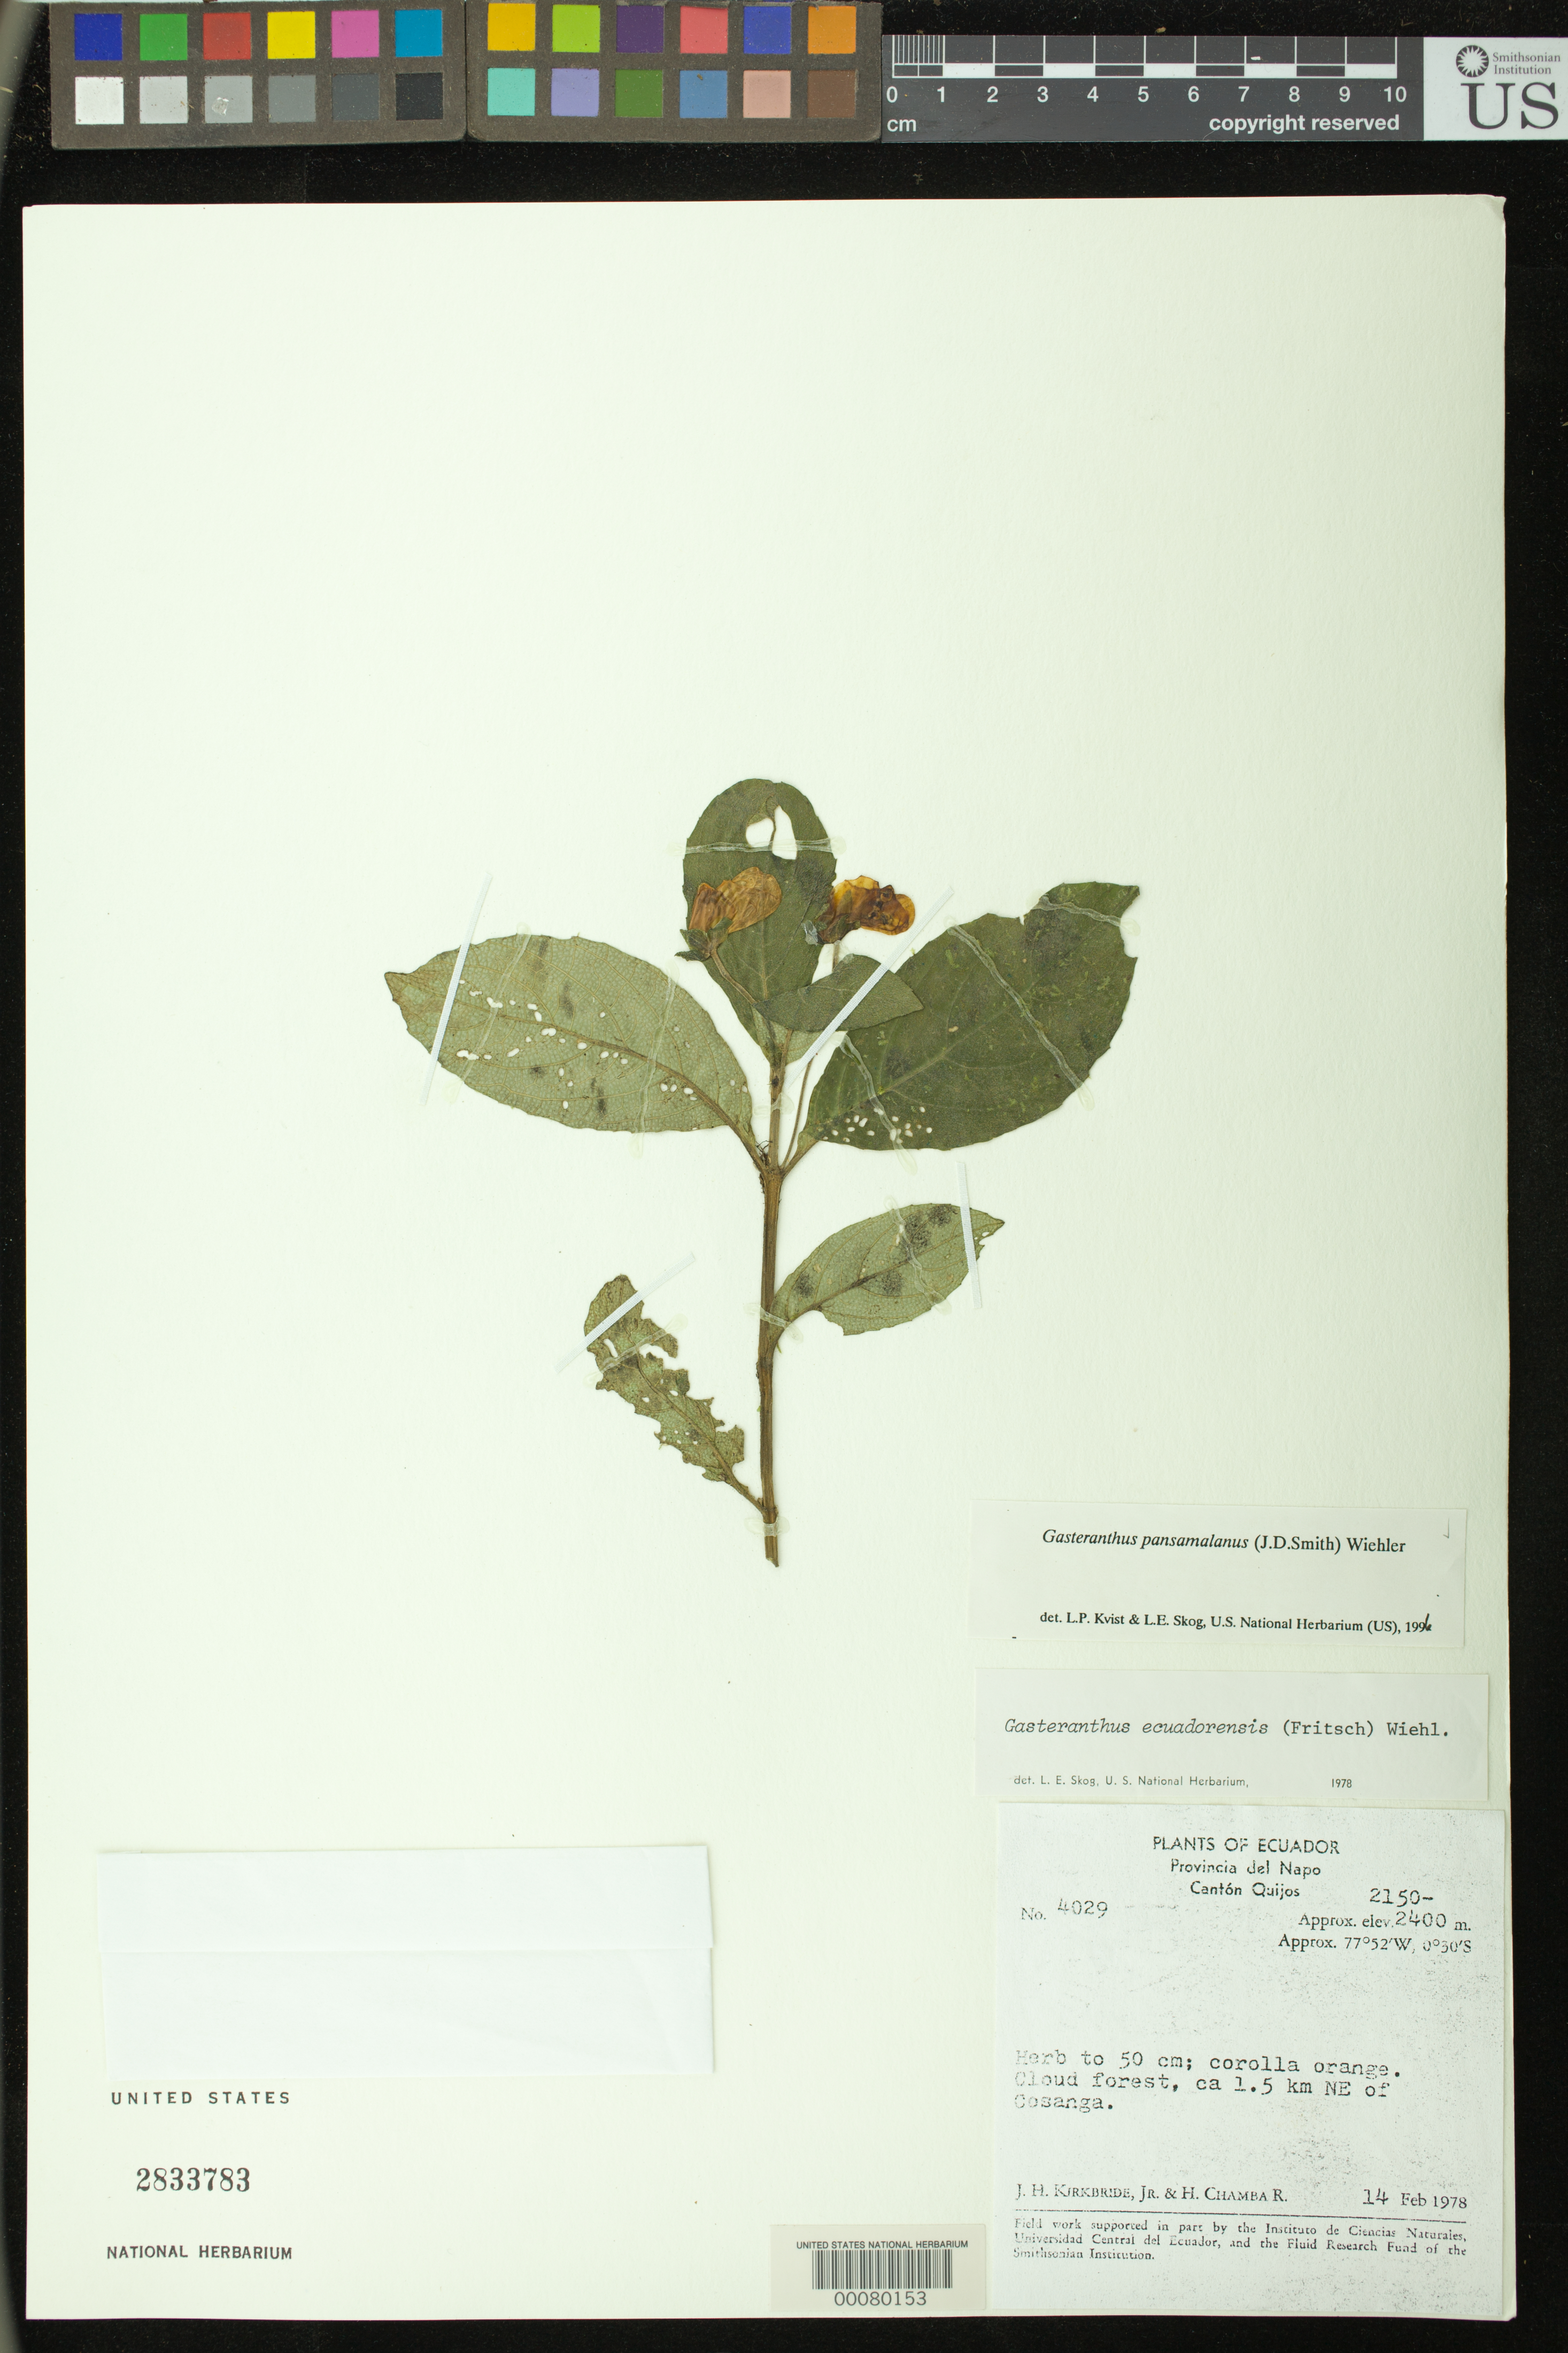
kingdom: Plantae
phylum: Tracheophyta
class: Magnoliopsida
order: Lamiales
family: Gesneriaceae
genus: Gasteranthus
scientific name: Gasteranthus pansamalanus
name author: (Donn. Sm.) Wiehler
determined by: Clark, J. L., (SEL), The Marie Selby Botanical Garden (UNITED STATES)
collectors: J. H. Kirkbride & H. Chambra-R.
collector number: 4029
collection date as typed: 14 Feb 1978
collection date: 1978-02-14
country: Ecuador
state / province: Napo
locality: Cantón Quijos, ca. 1.5 km NE of Cosanga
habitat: Cloud forest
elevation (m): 2150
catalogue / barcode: US 2833783